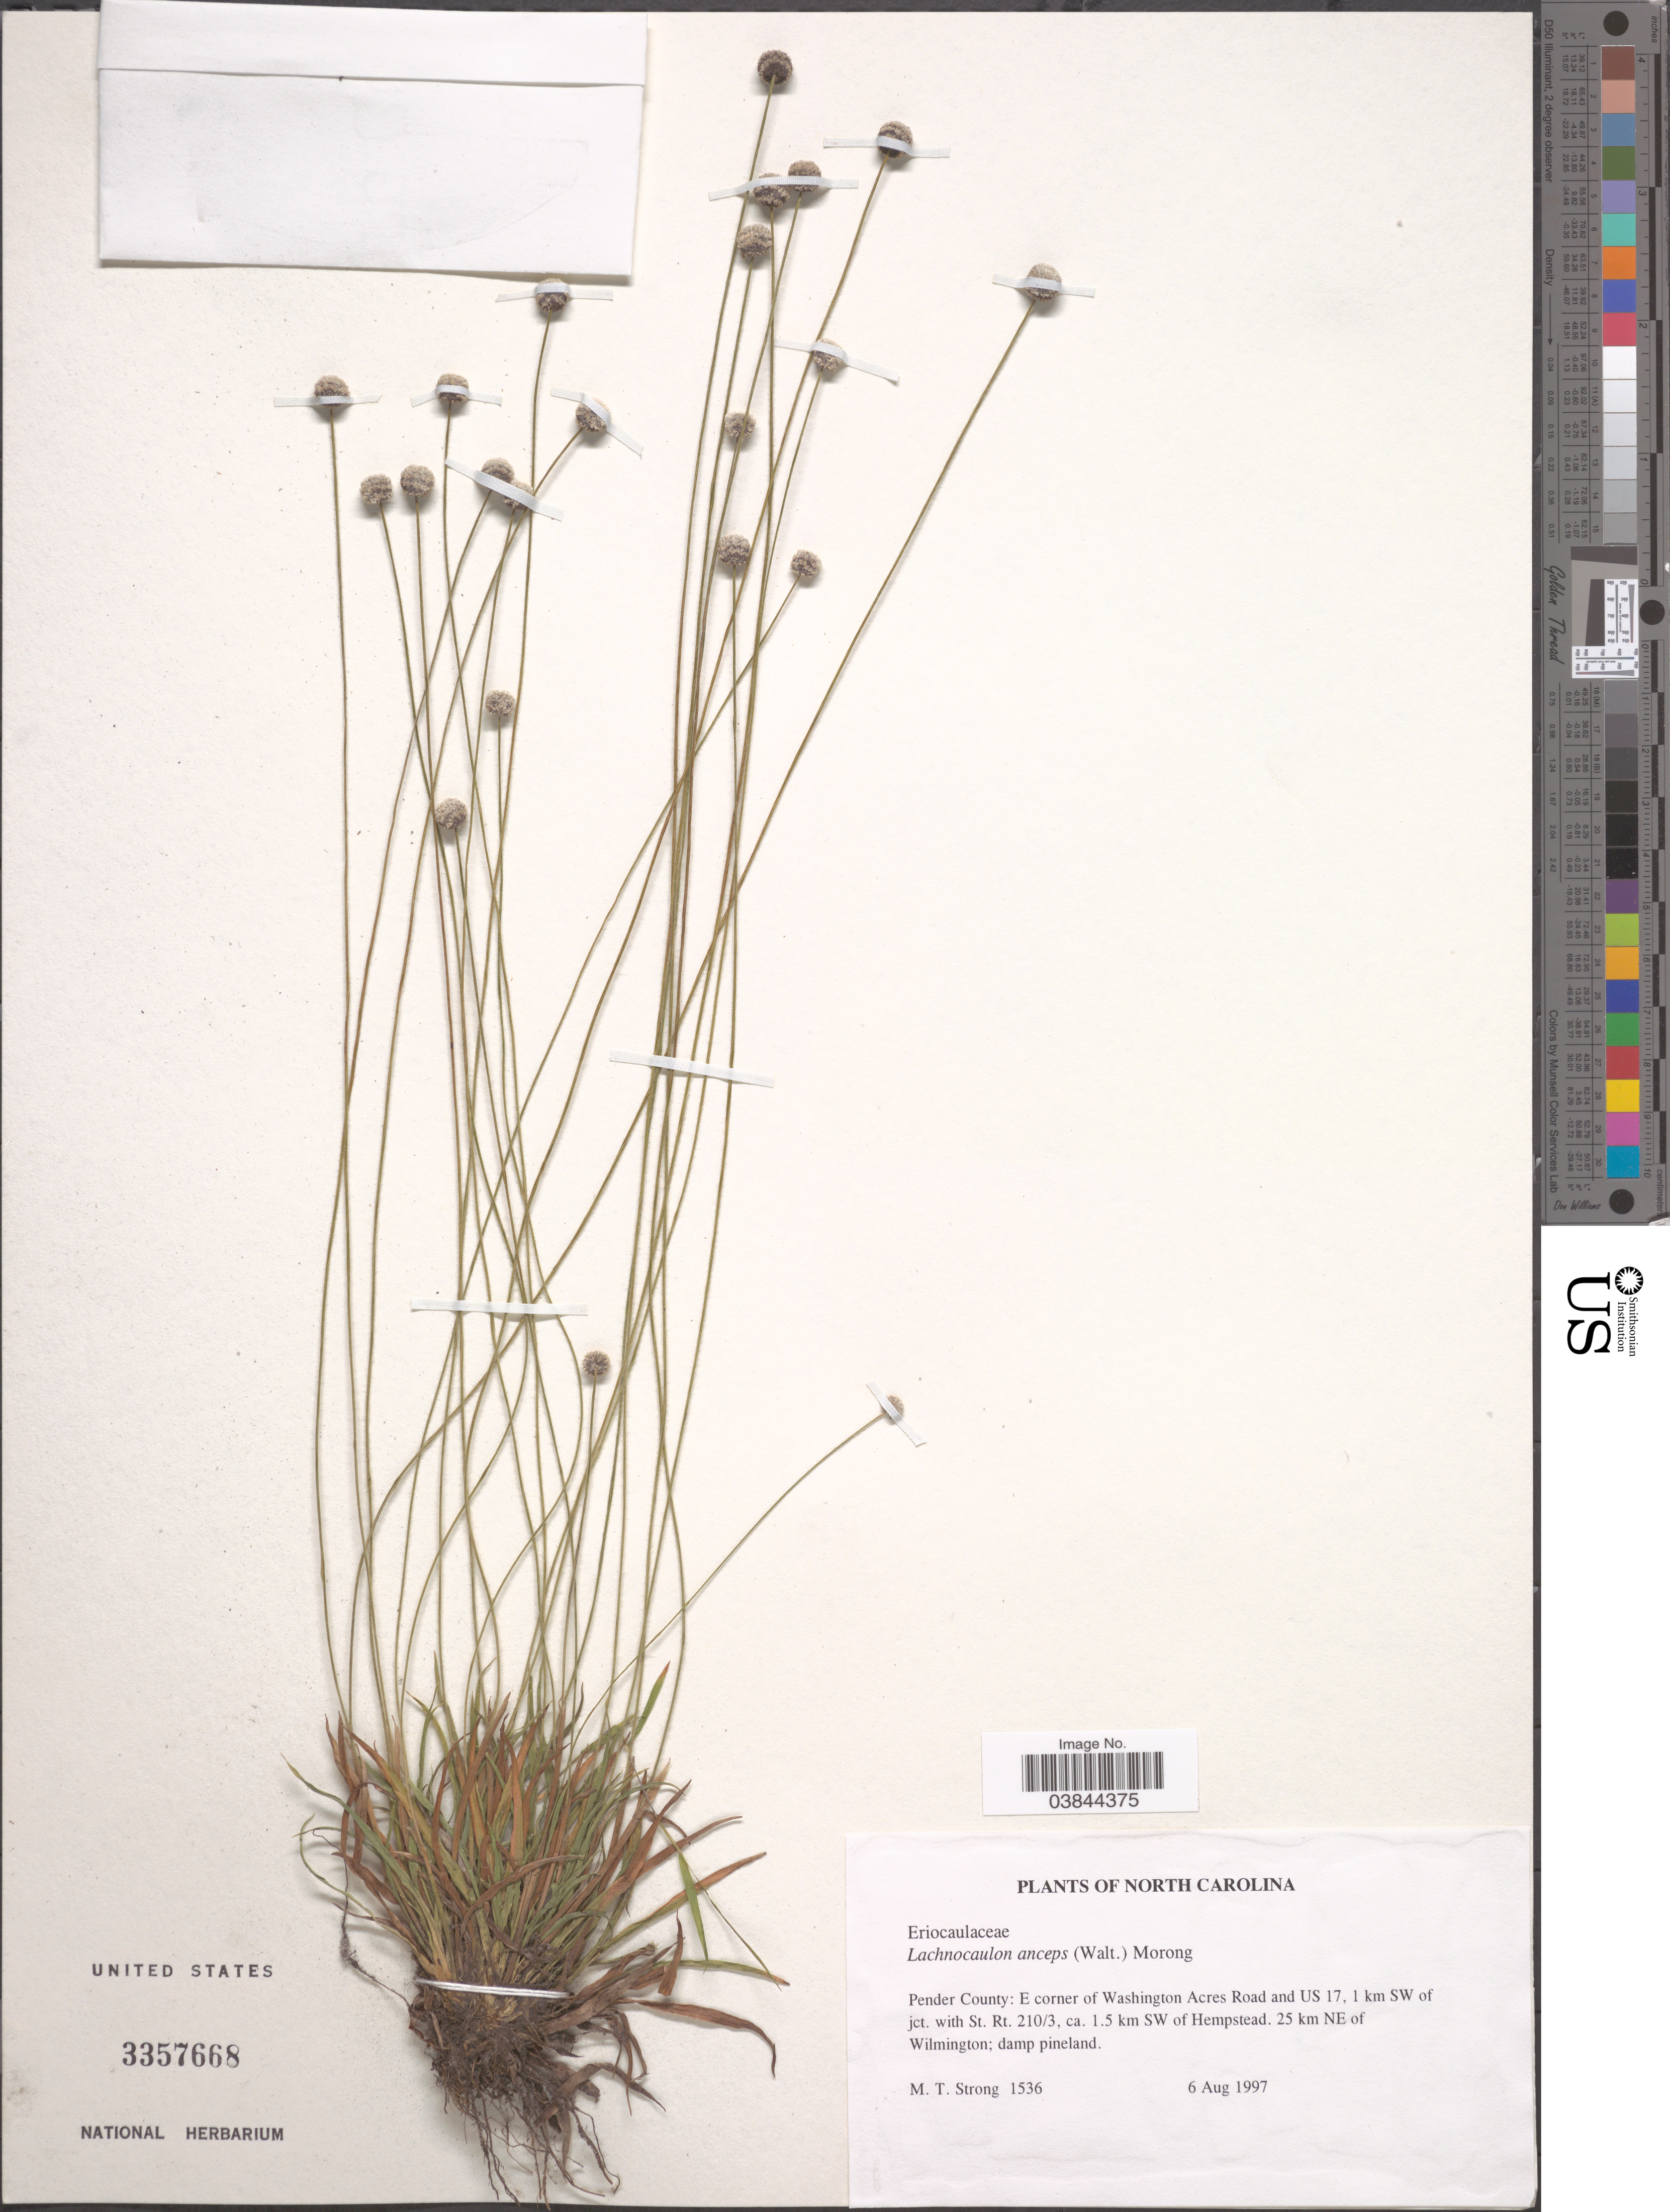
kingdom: Plantae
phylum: Tracheophyta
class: Liliopsida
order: Poales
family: Eriocaulaceae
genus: Lachnocaulon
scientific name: Lachnocaulon anceps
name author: (Walter) Morong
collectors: M. T. Strong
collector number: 1536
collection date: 1997-08-06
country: United States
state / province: North Carolina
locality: Pender County: E corner of Washington Acres Road and US 17.1 km SW of jct. with St. Rt. 210/3, ca. 1.5 km SW of Hempstead. 25 km NE of Wilmington.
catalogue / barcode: US 3357668